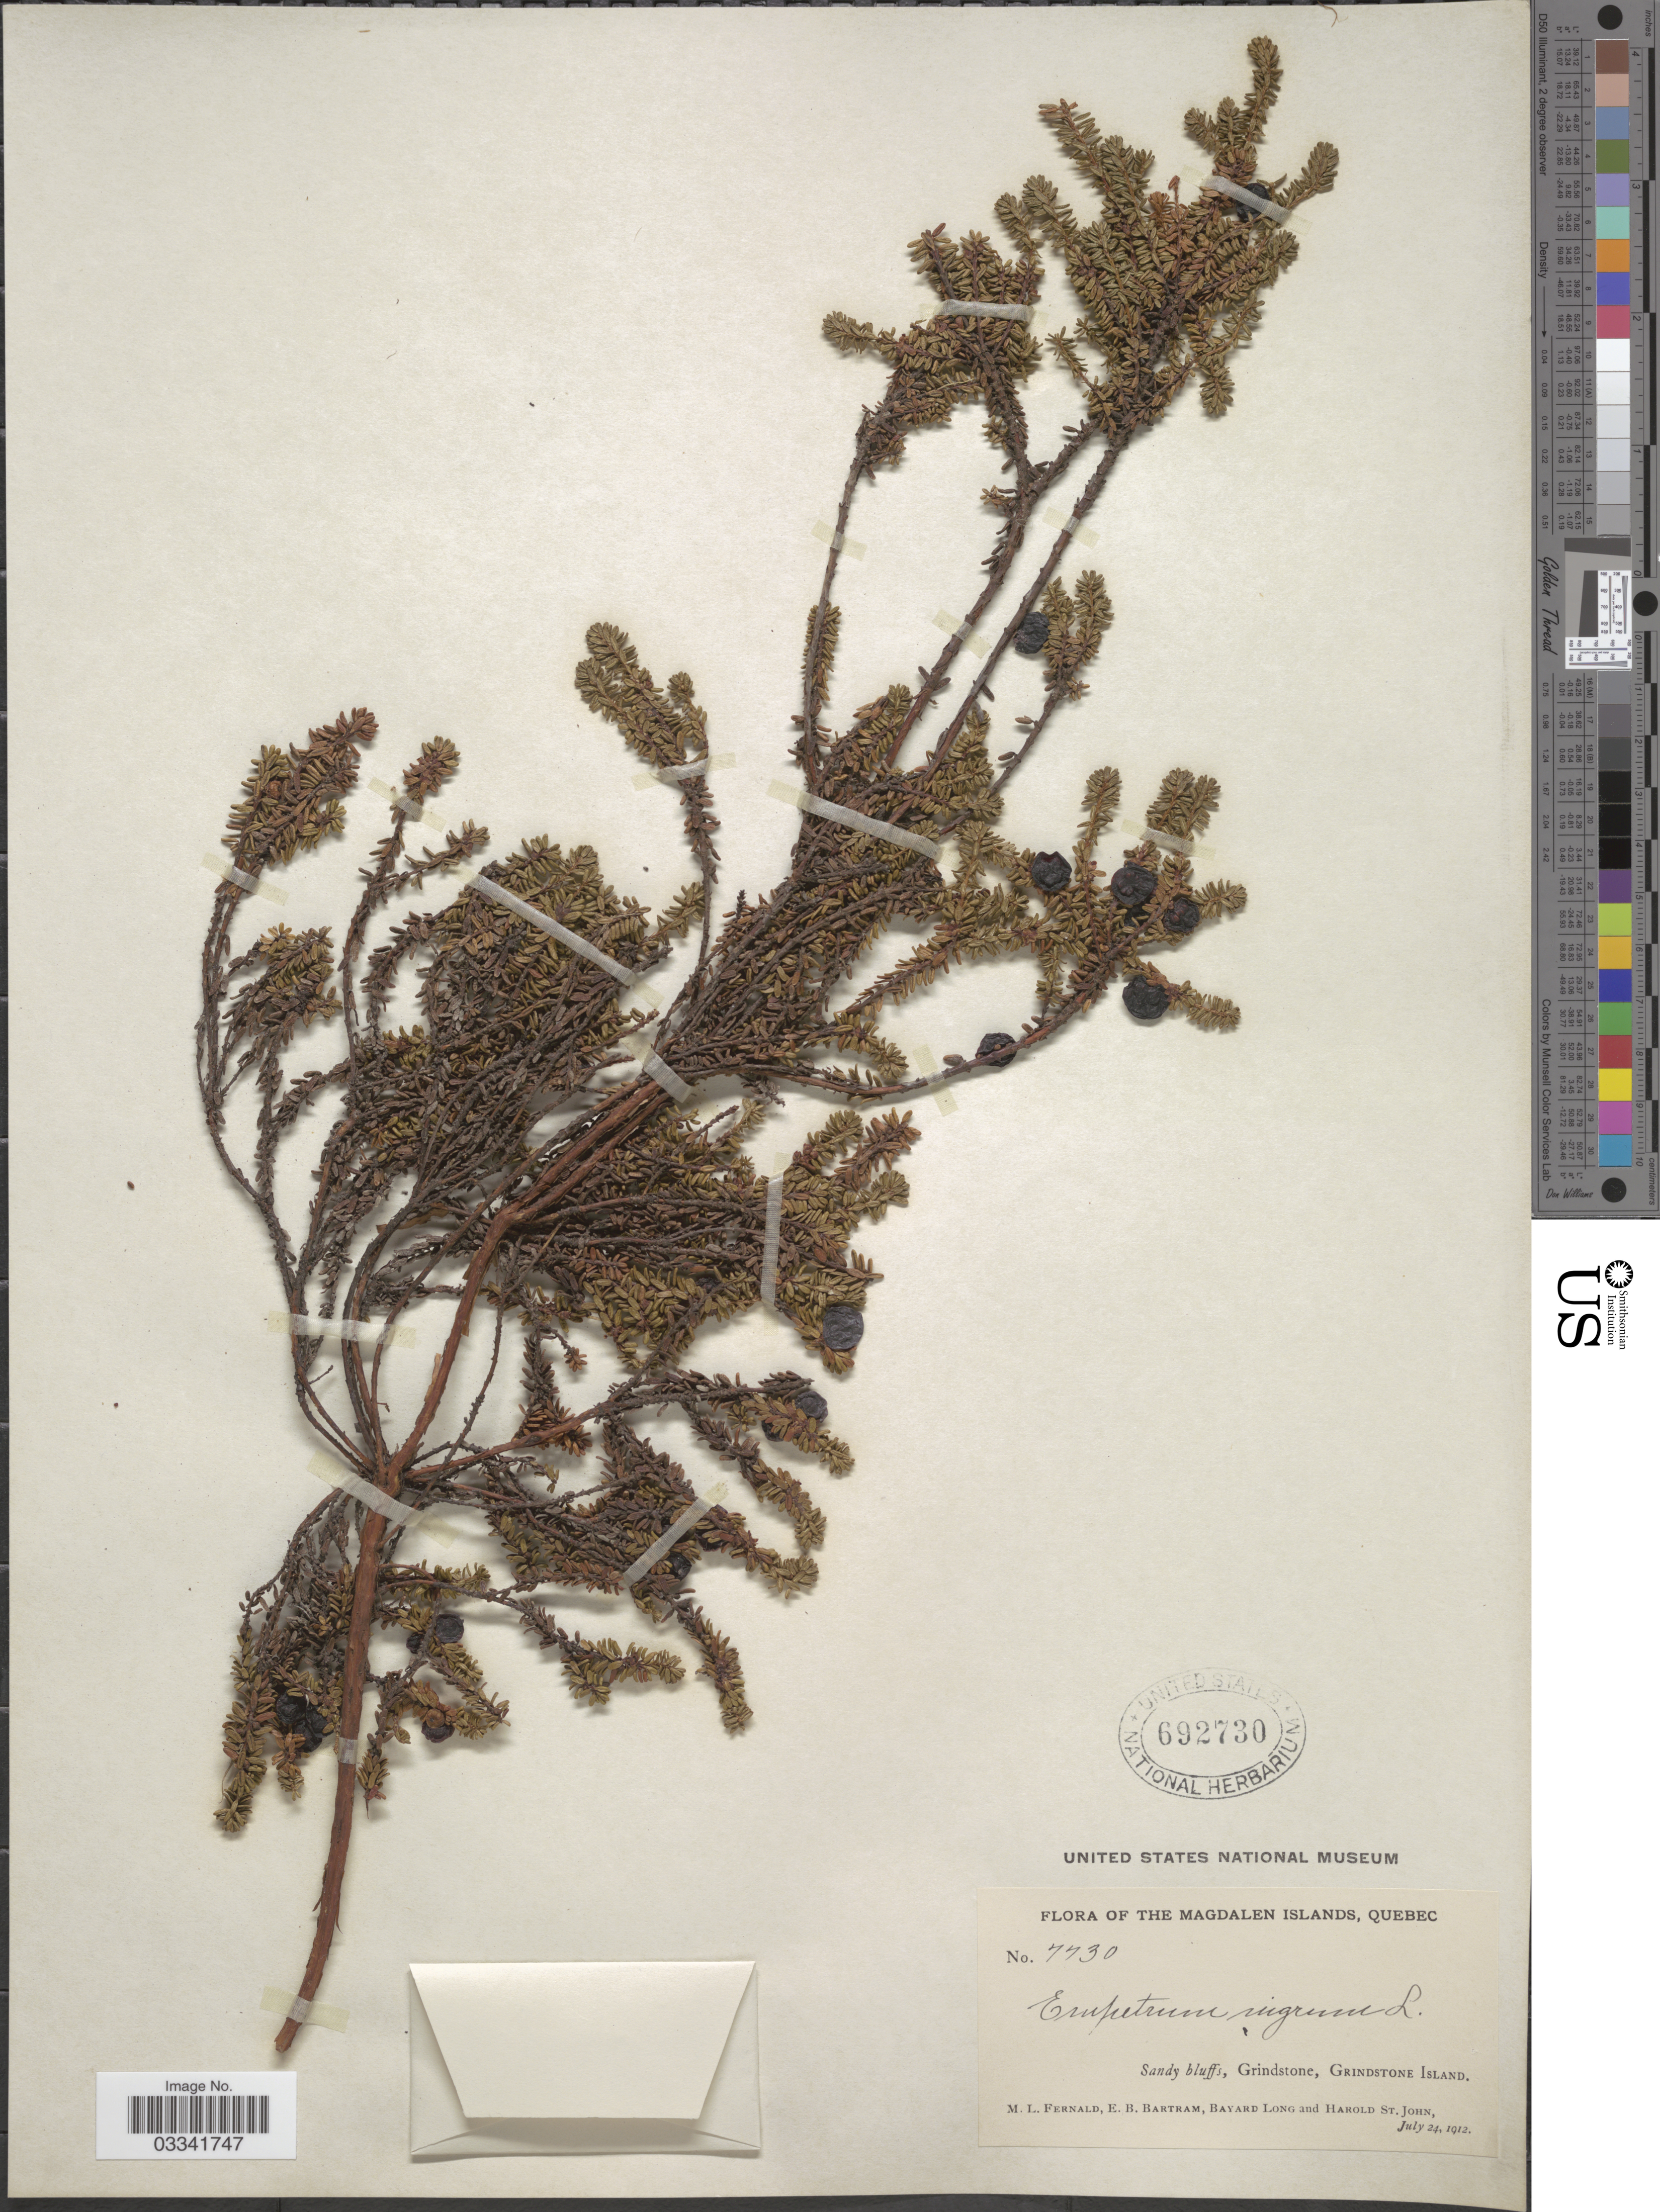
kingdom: Plantae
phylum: Tracheophyta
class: Magnoliopsida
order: Ericales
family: Ericaceae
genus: Empetrum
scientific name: Empetrum nigrum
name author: L.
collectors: M. L. Fernald, E. B. Bartram, B. Long & H. St. John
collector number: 7730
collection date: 1912-07-24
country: Canada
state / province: Quebec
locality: The Magdalen Islands. Grindstone, Grindstone Island.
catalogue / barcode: US 692730